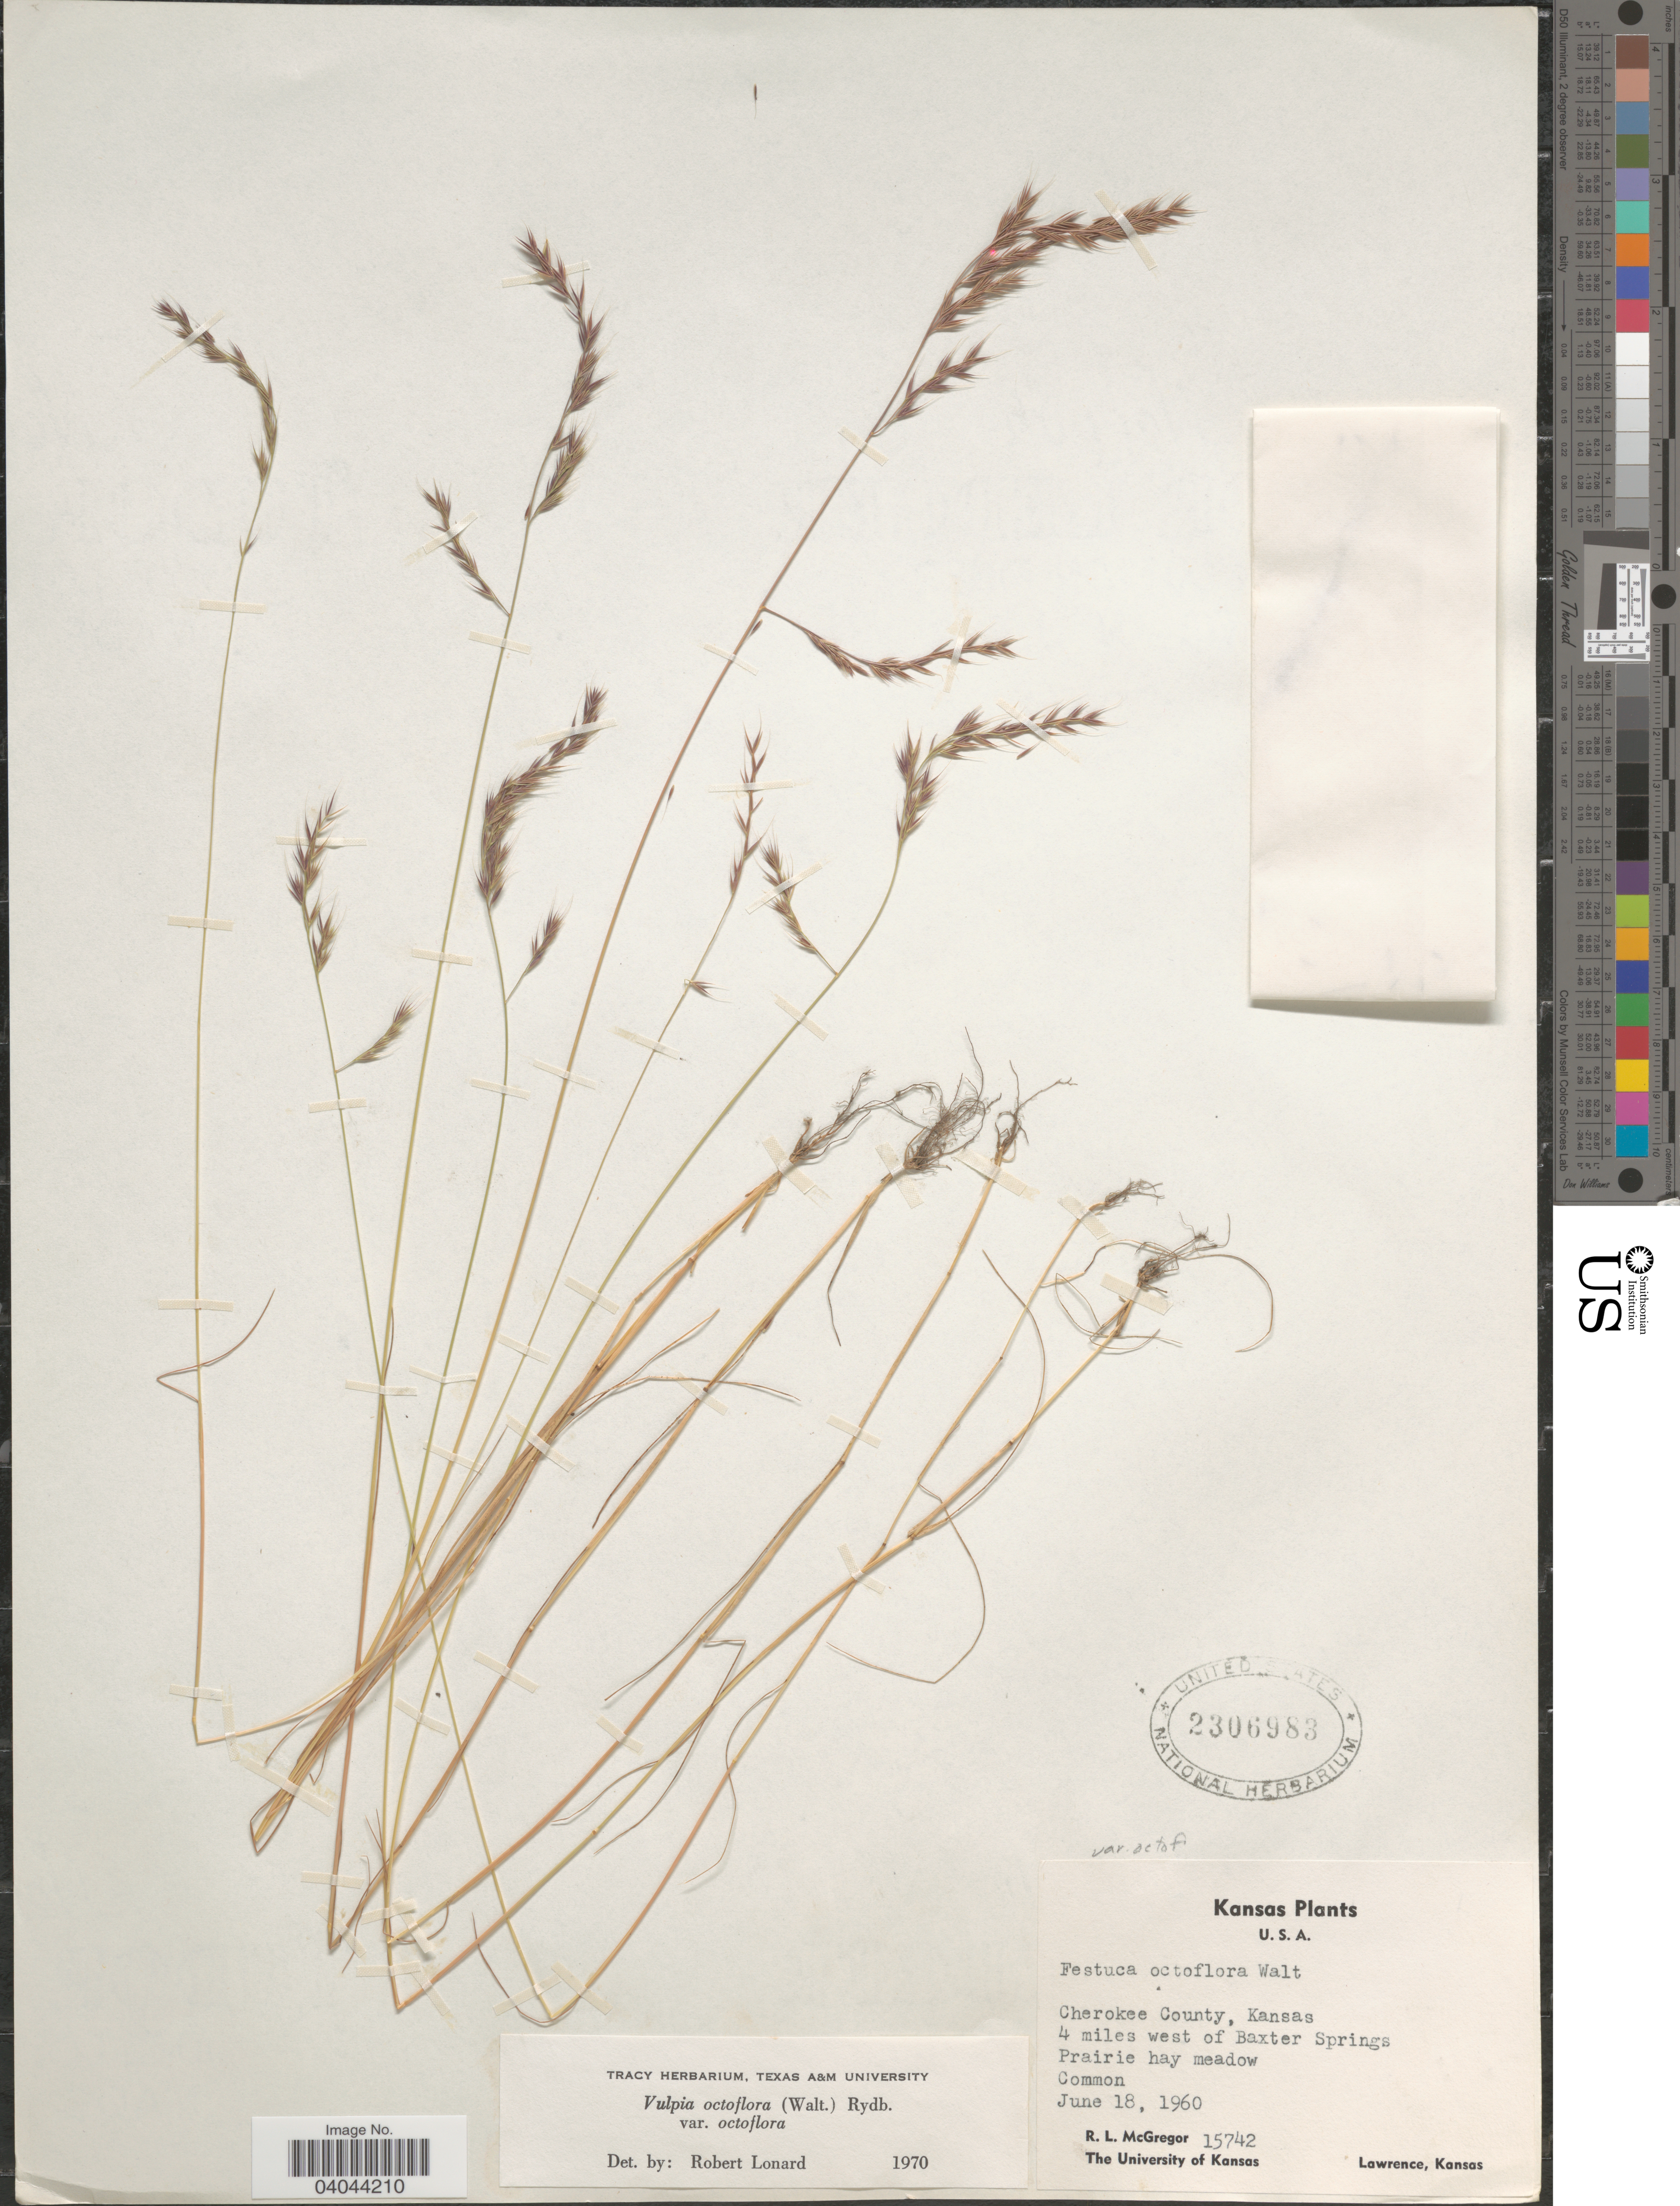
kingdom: Plantae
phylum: Tracheophyta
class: Liliopsida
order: Poales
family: Poaceae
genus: Festuca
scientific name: Festuca octoflora var. octoflora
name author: Walter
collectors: R. McGregor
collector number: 15742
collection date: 1960-06-18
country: United States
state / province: Kansas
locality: Cherokee County. 4 miles west of Baxter Springs.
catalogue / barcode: US 2306983